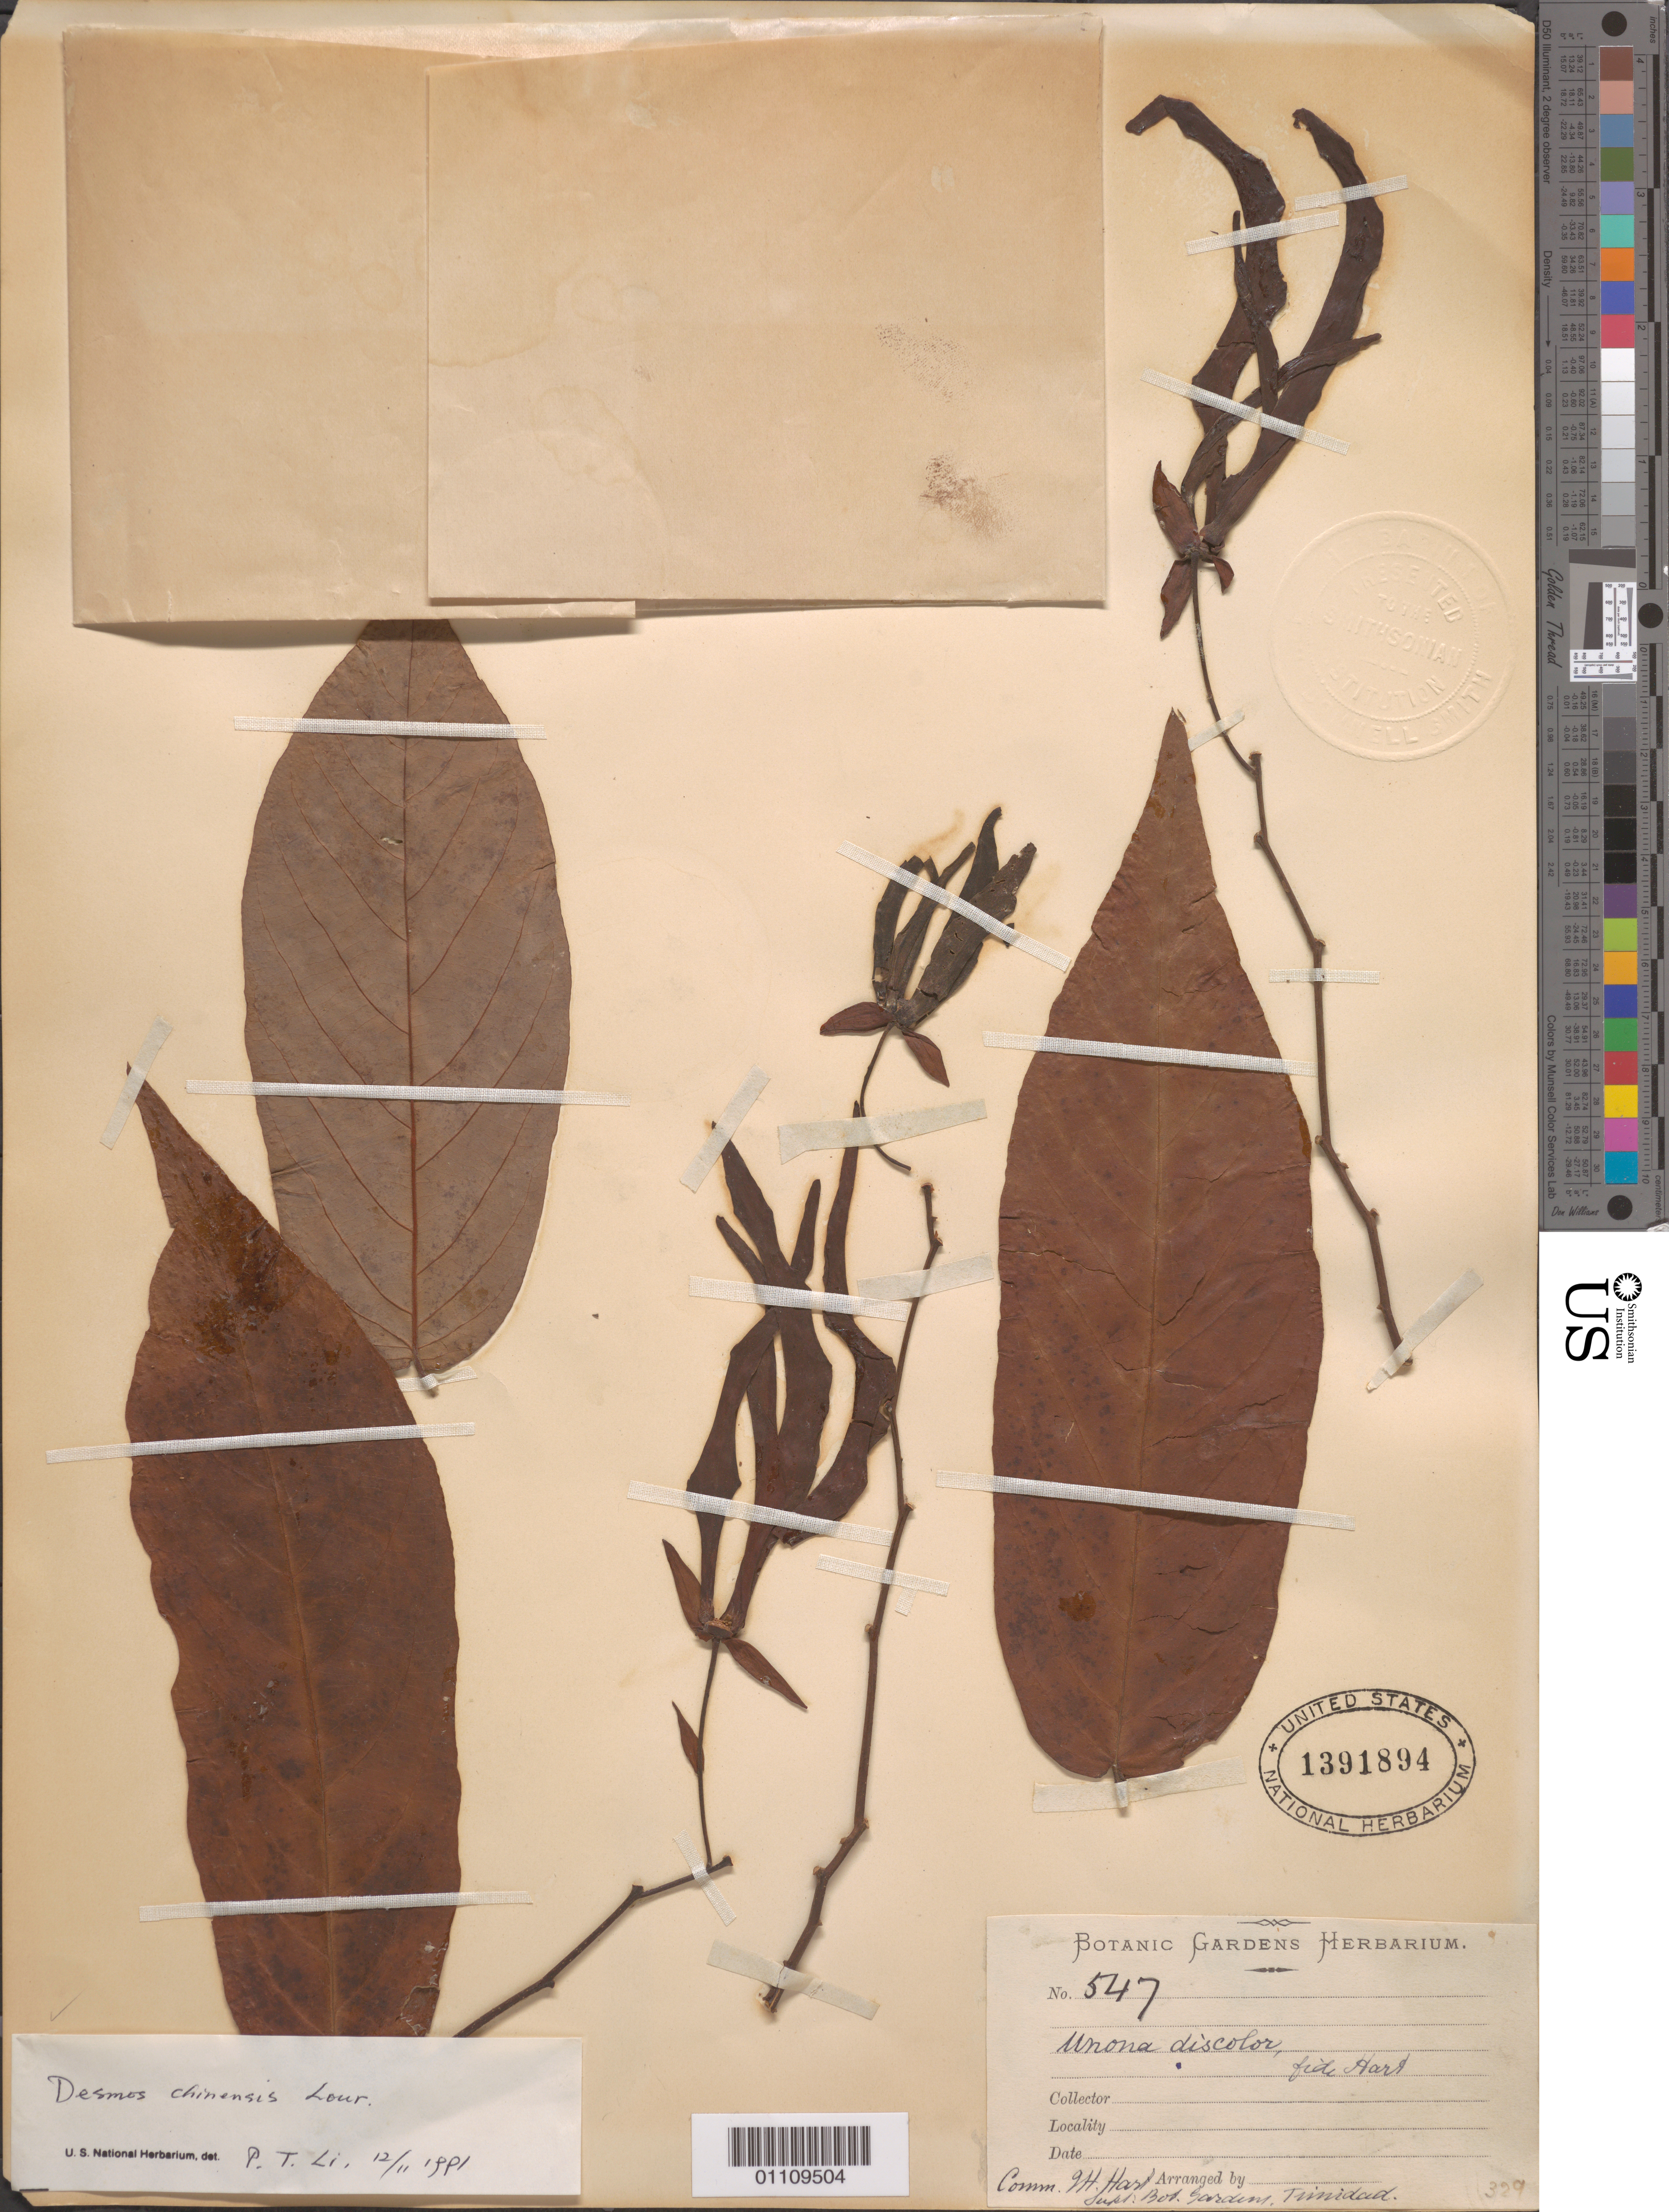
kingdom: Plantae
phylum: Tracheophyta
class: Magnoliopsida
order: Magnoliales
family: Annonaceae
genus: Desmos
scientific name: Desmos chinensis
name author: Lour.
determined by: Li, P. T.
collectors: J. H. Hart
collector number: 547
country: Trinidad and Tobago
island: Trinidad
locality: Botanic Gardens [?]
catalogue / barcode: US 1391894